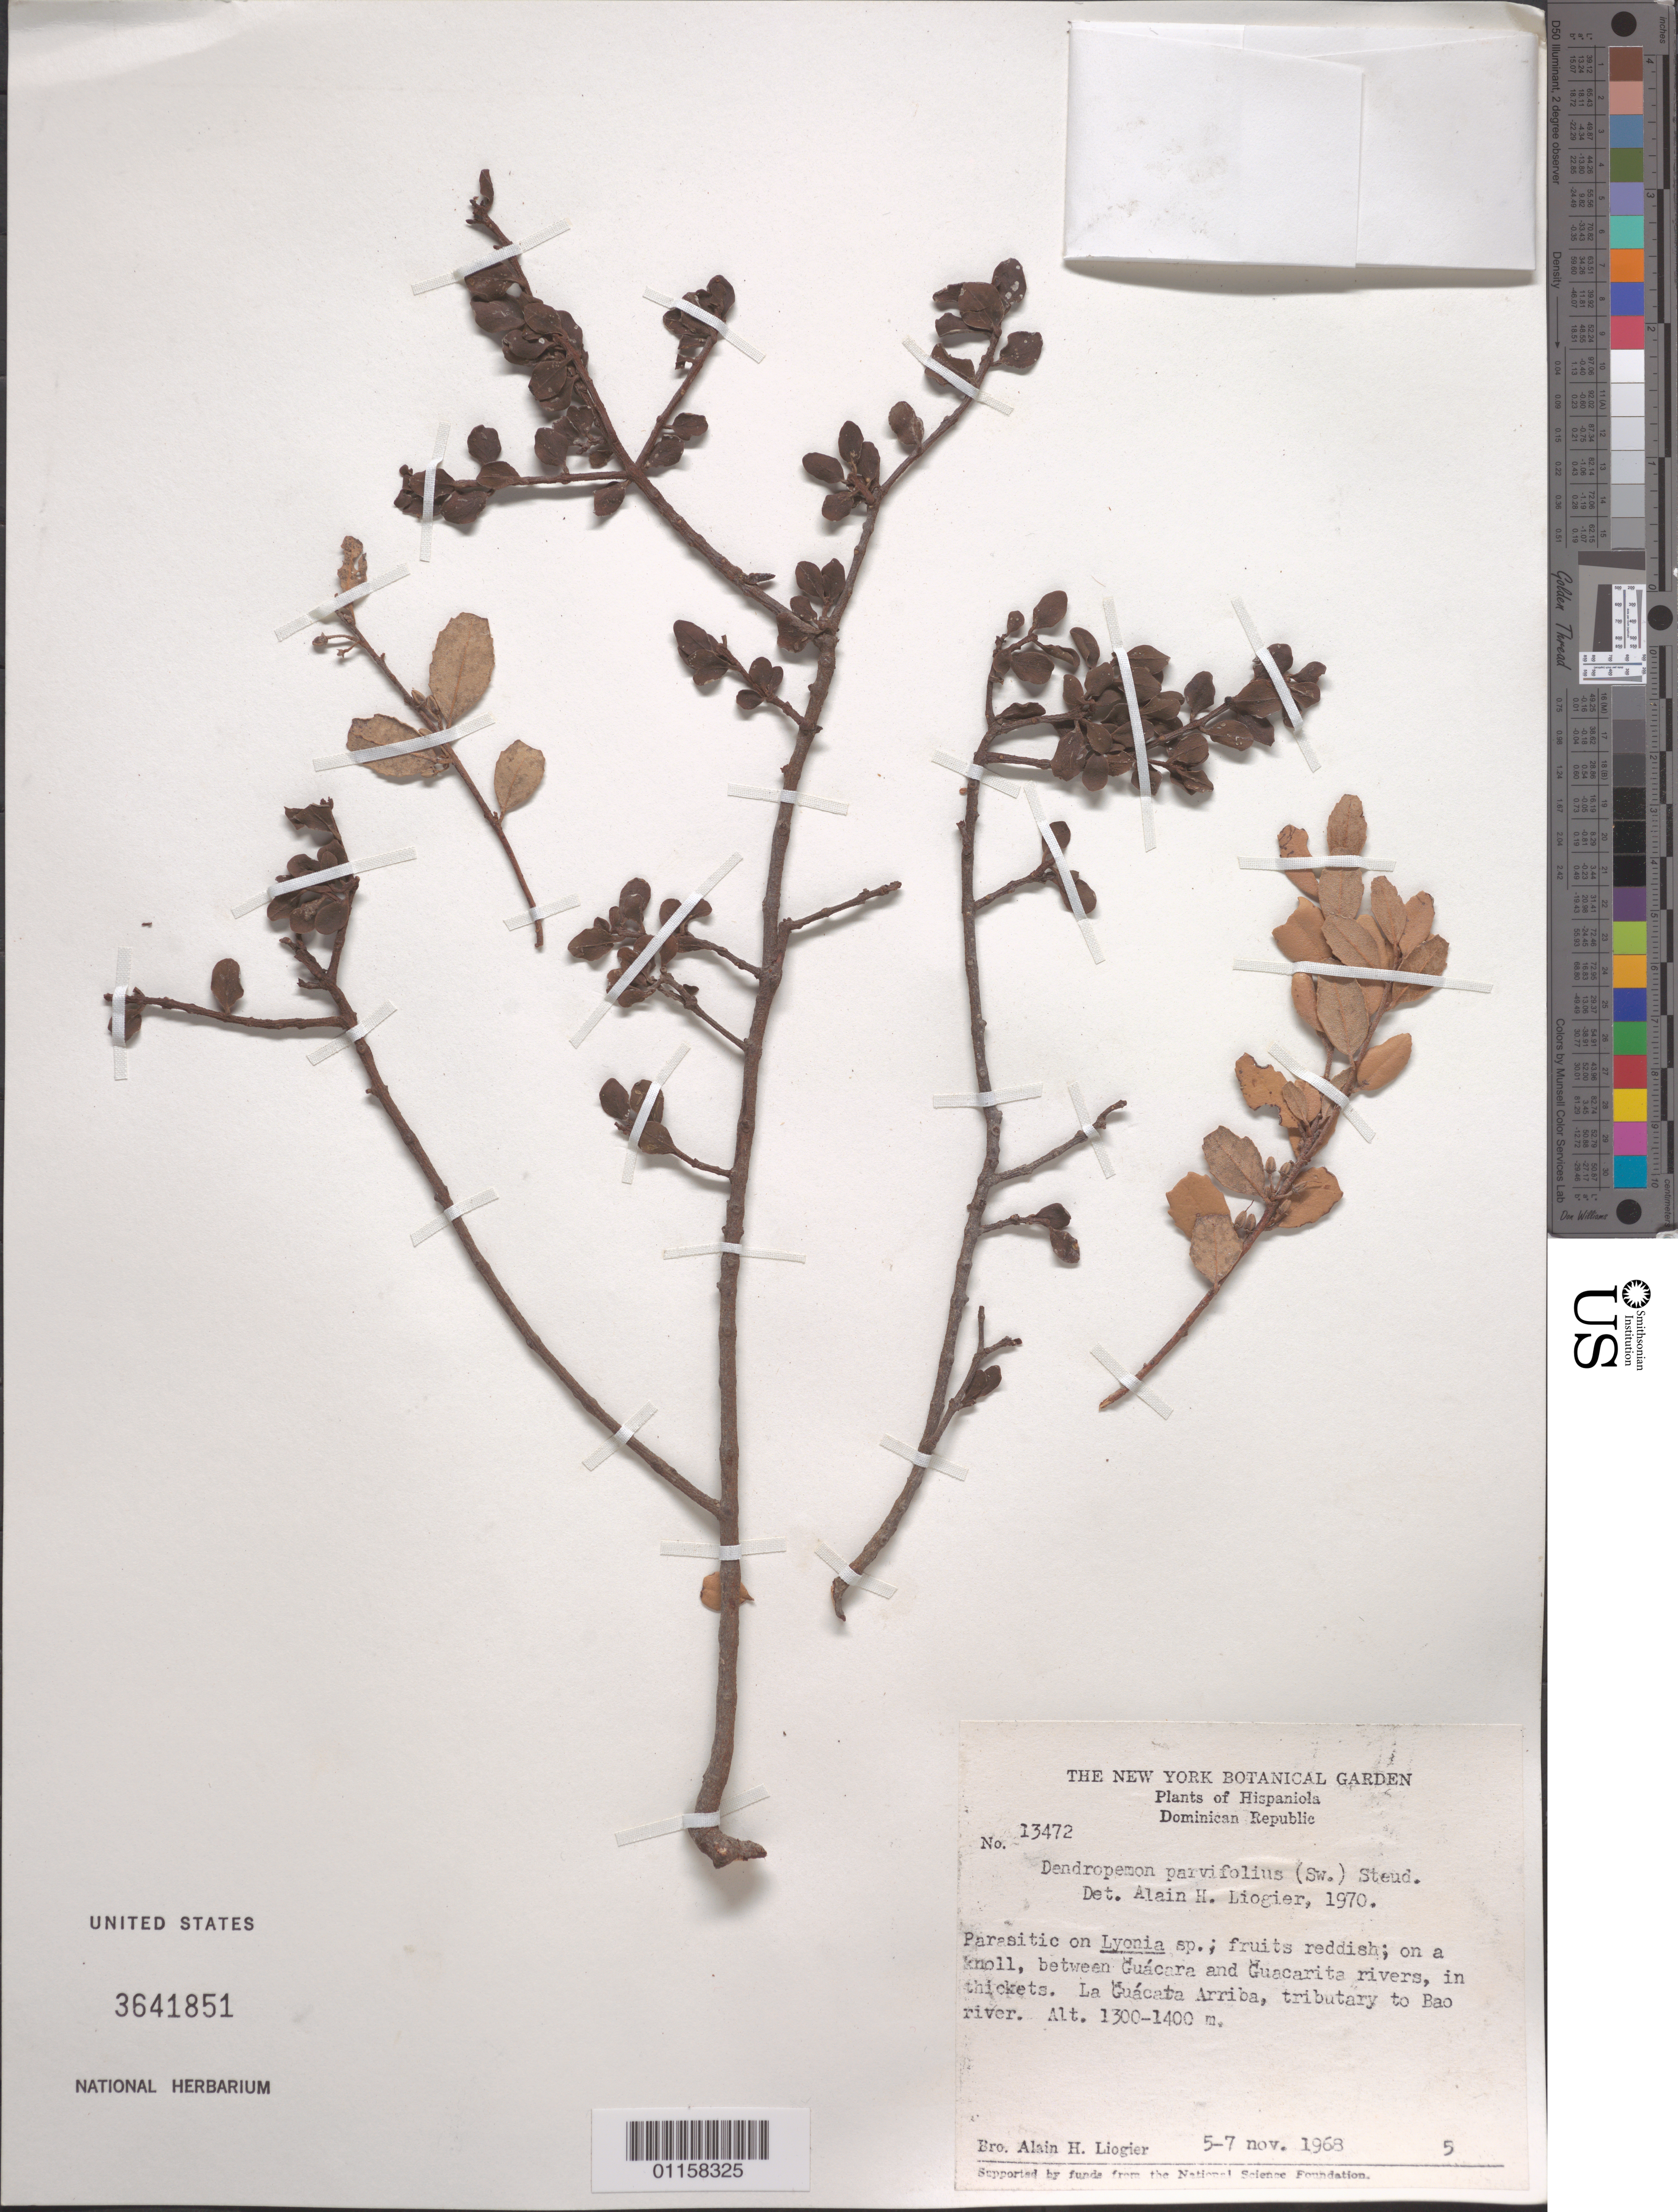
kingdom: Plantae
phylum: Tracheophyta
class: Magnoliopsida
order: Santalales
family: Loranthaceae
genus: Dendropemon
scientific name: Dendropemon parvifolius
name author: (Sw.) Steud.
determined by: Liogier, Alain H.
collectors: A. H. Liogier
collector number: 13472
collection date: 1968-11-05/1968-11-07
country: Dominican Republic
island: Hispaniola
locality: La Guácata Arriba, tributary to Bao River; between Guácara and Guacarita rivers.R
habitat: On a knoll, in thickets.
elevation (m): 1300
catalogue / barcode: US 3641851